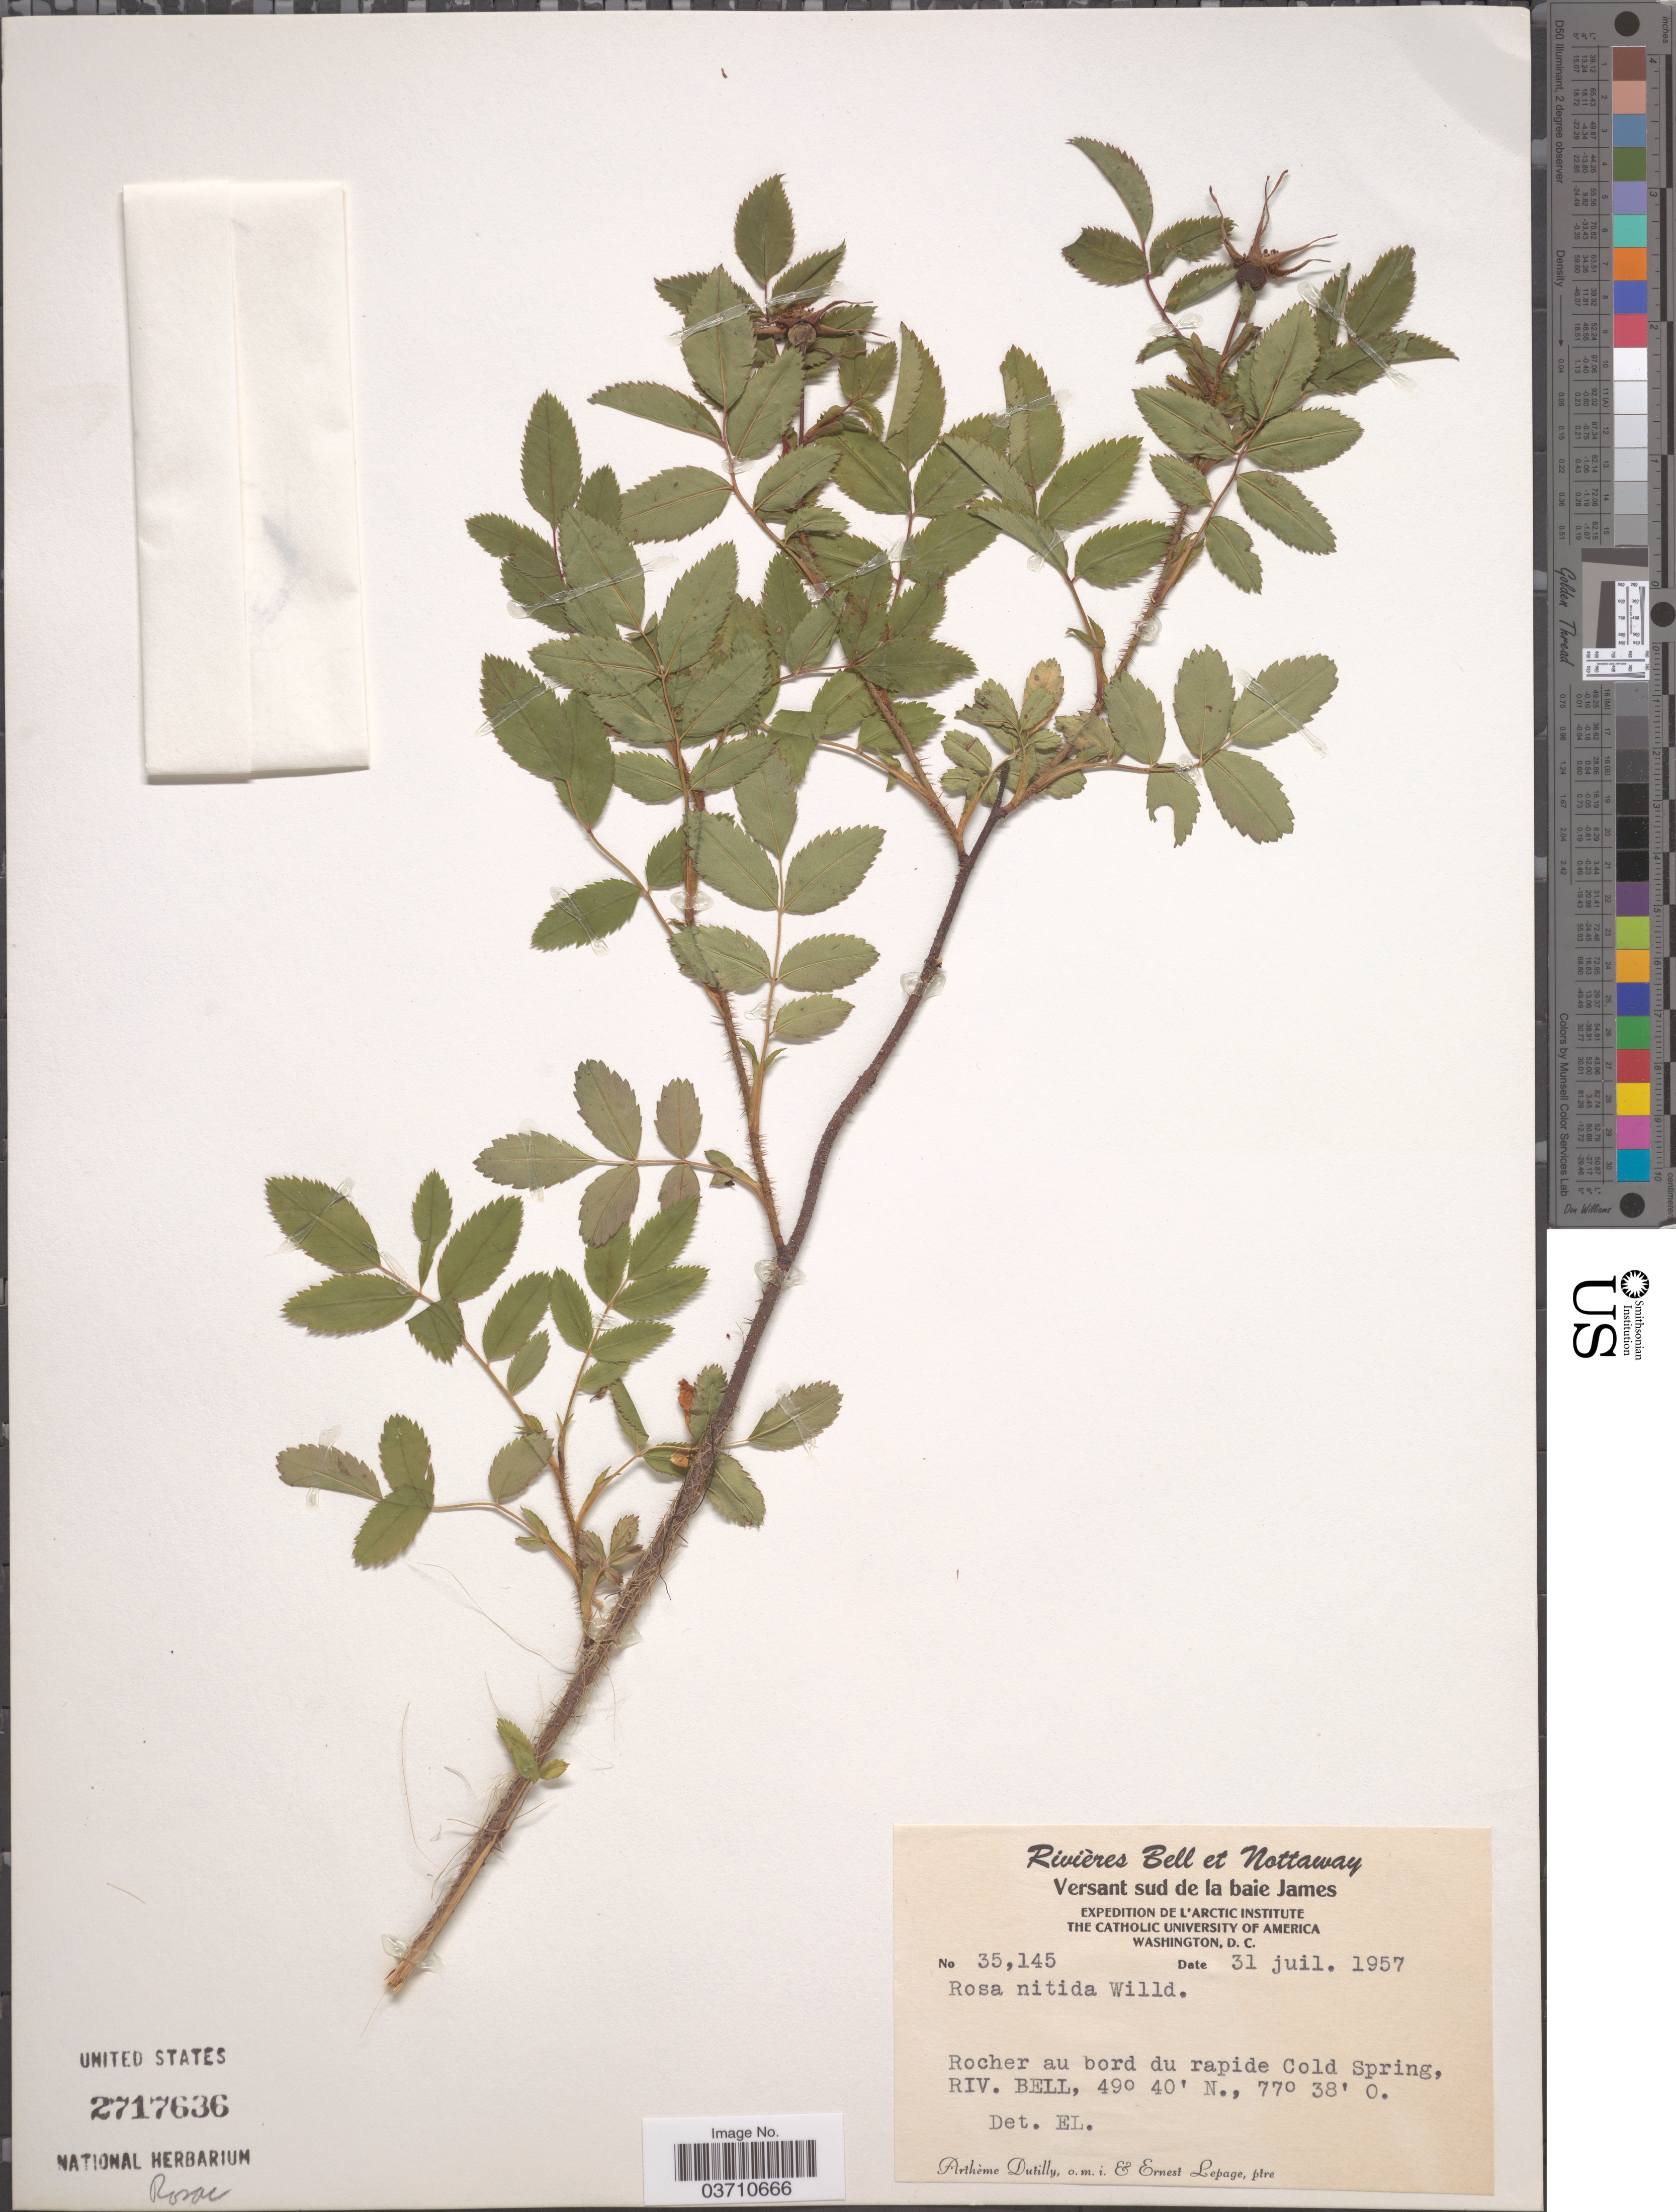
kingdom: Plantae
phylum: Tracheophyta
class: Magnoliopsida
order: Rosales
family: Rosaceae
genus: Rosa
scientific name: Rosa carolina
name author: L.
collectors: A. Dutilly & E. Lepage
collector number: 35145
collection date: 1957-07-31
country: Canada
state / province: Quebec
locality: Rivières Bell et Nottaway. Versant sud de la baie James. Rocher au bord du rapide Cold Spring, Riv. Bell.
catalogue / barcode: US 2717636